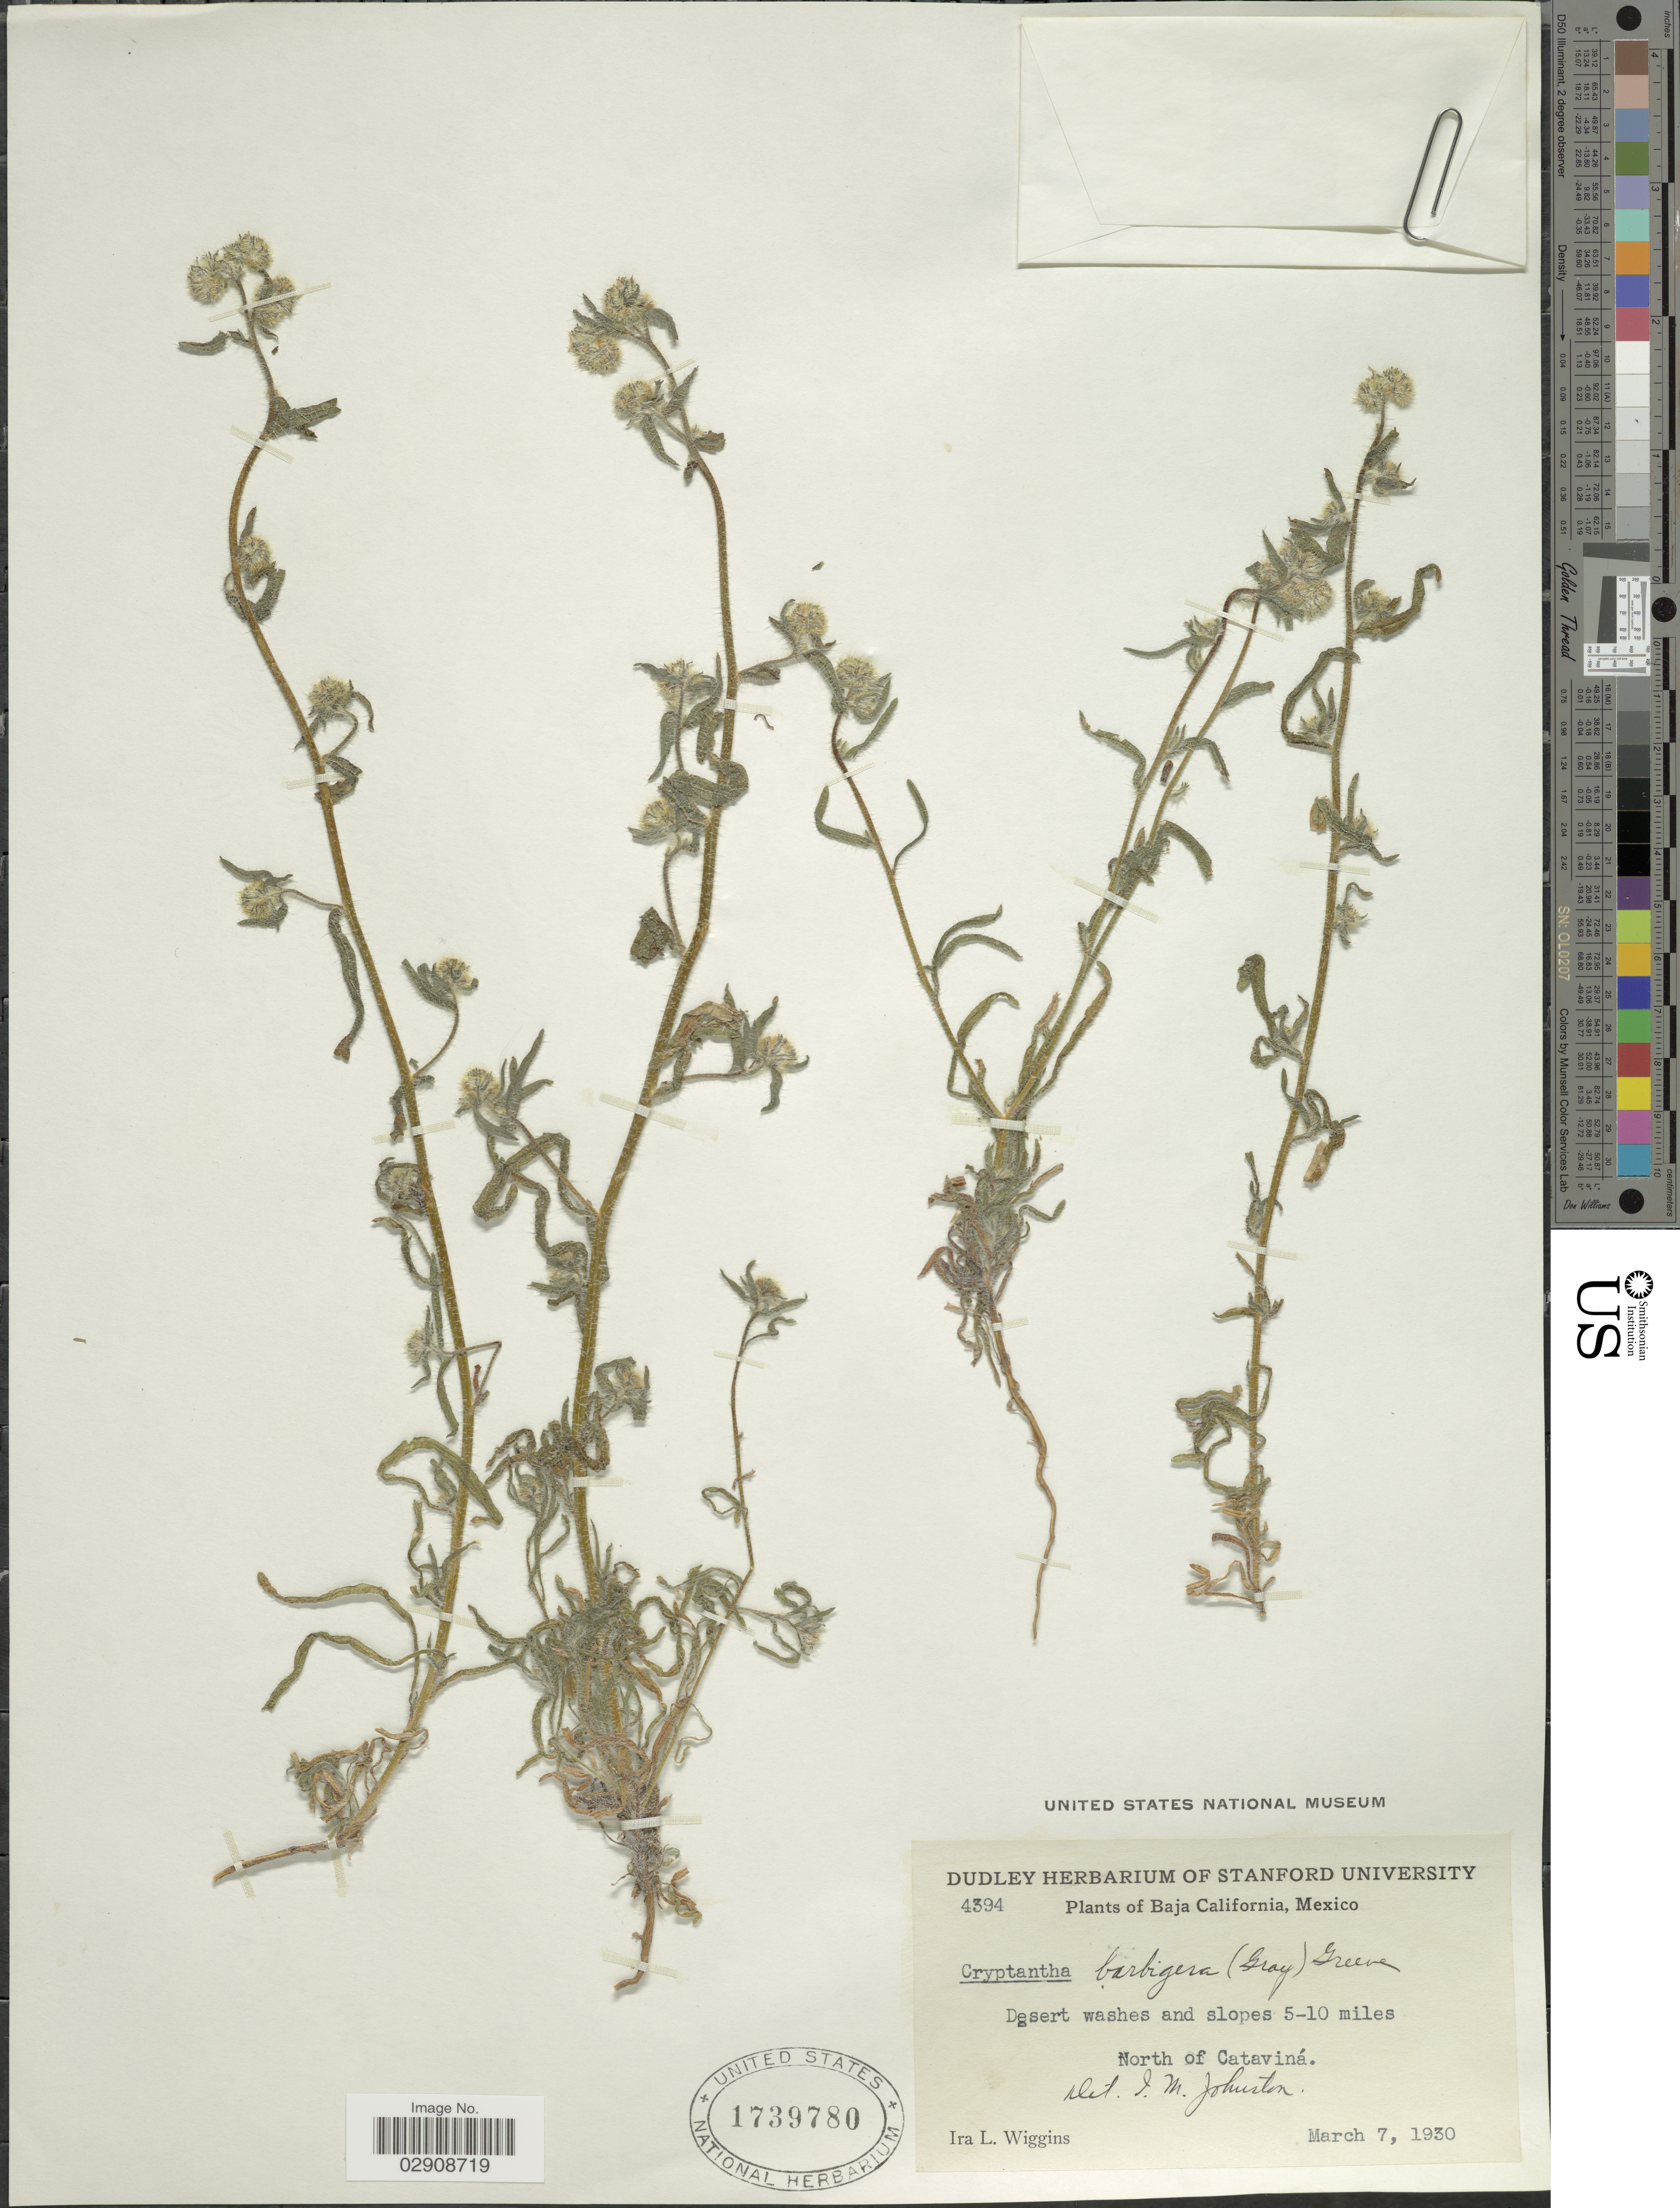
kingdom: Plantae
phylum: Tracheophyta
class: Magnoliopsida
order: Boraginales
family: Boraginaceae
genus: Cryptantha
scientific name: Cryptantha barbigera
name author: (A. Gray) Greene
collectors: I. L. Wiggins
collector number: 4394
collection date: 1930-03-07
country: Mexico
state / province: Baja California Norte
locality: Desert washes and slopes 5-10 miles North of Cataviná.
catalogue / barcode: US 1739780